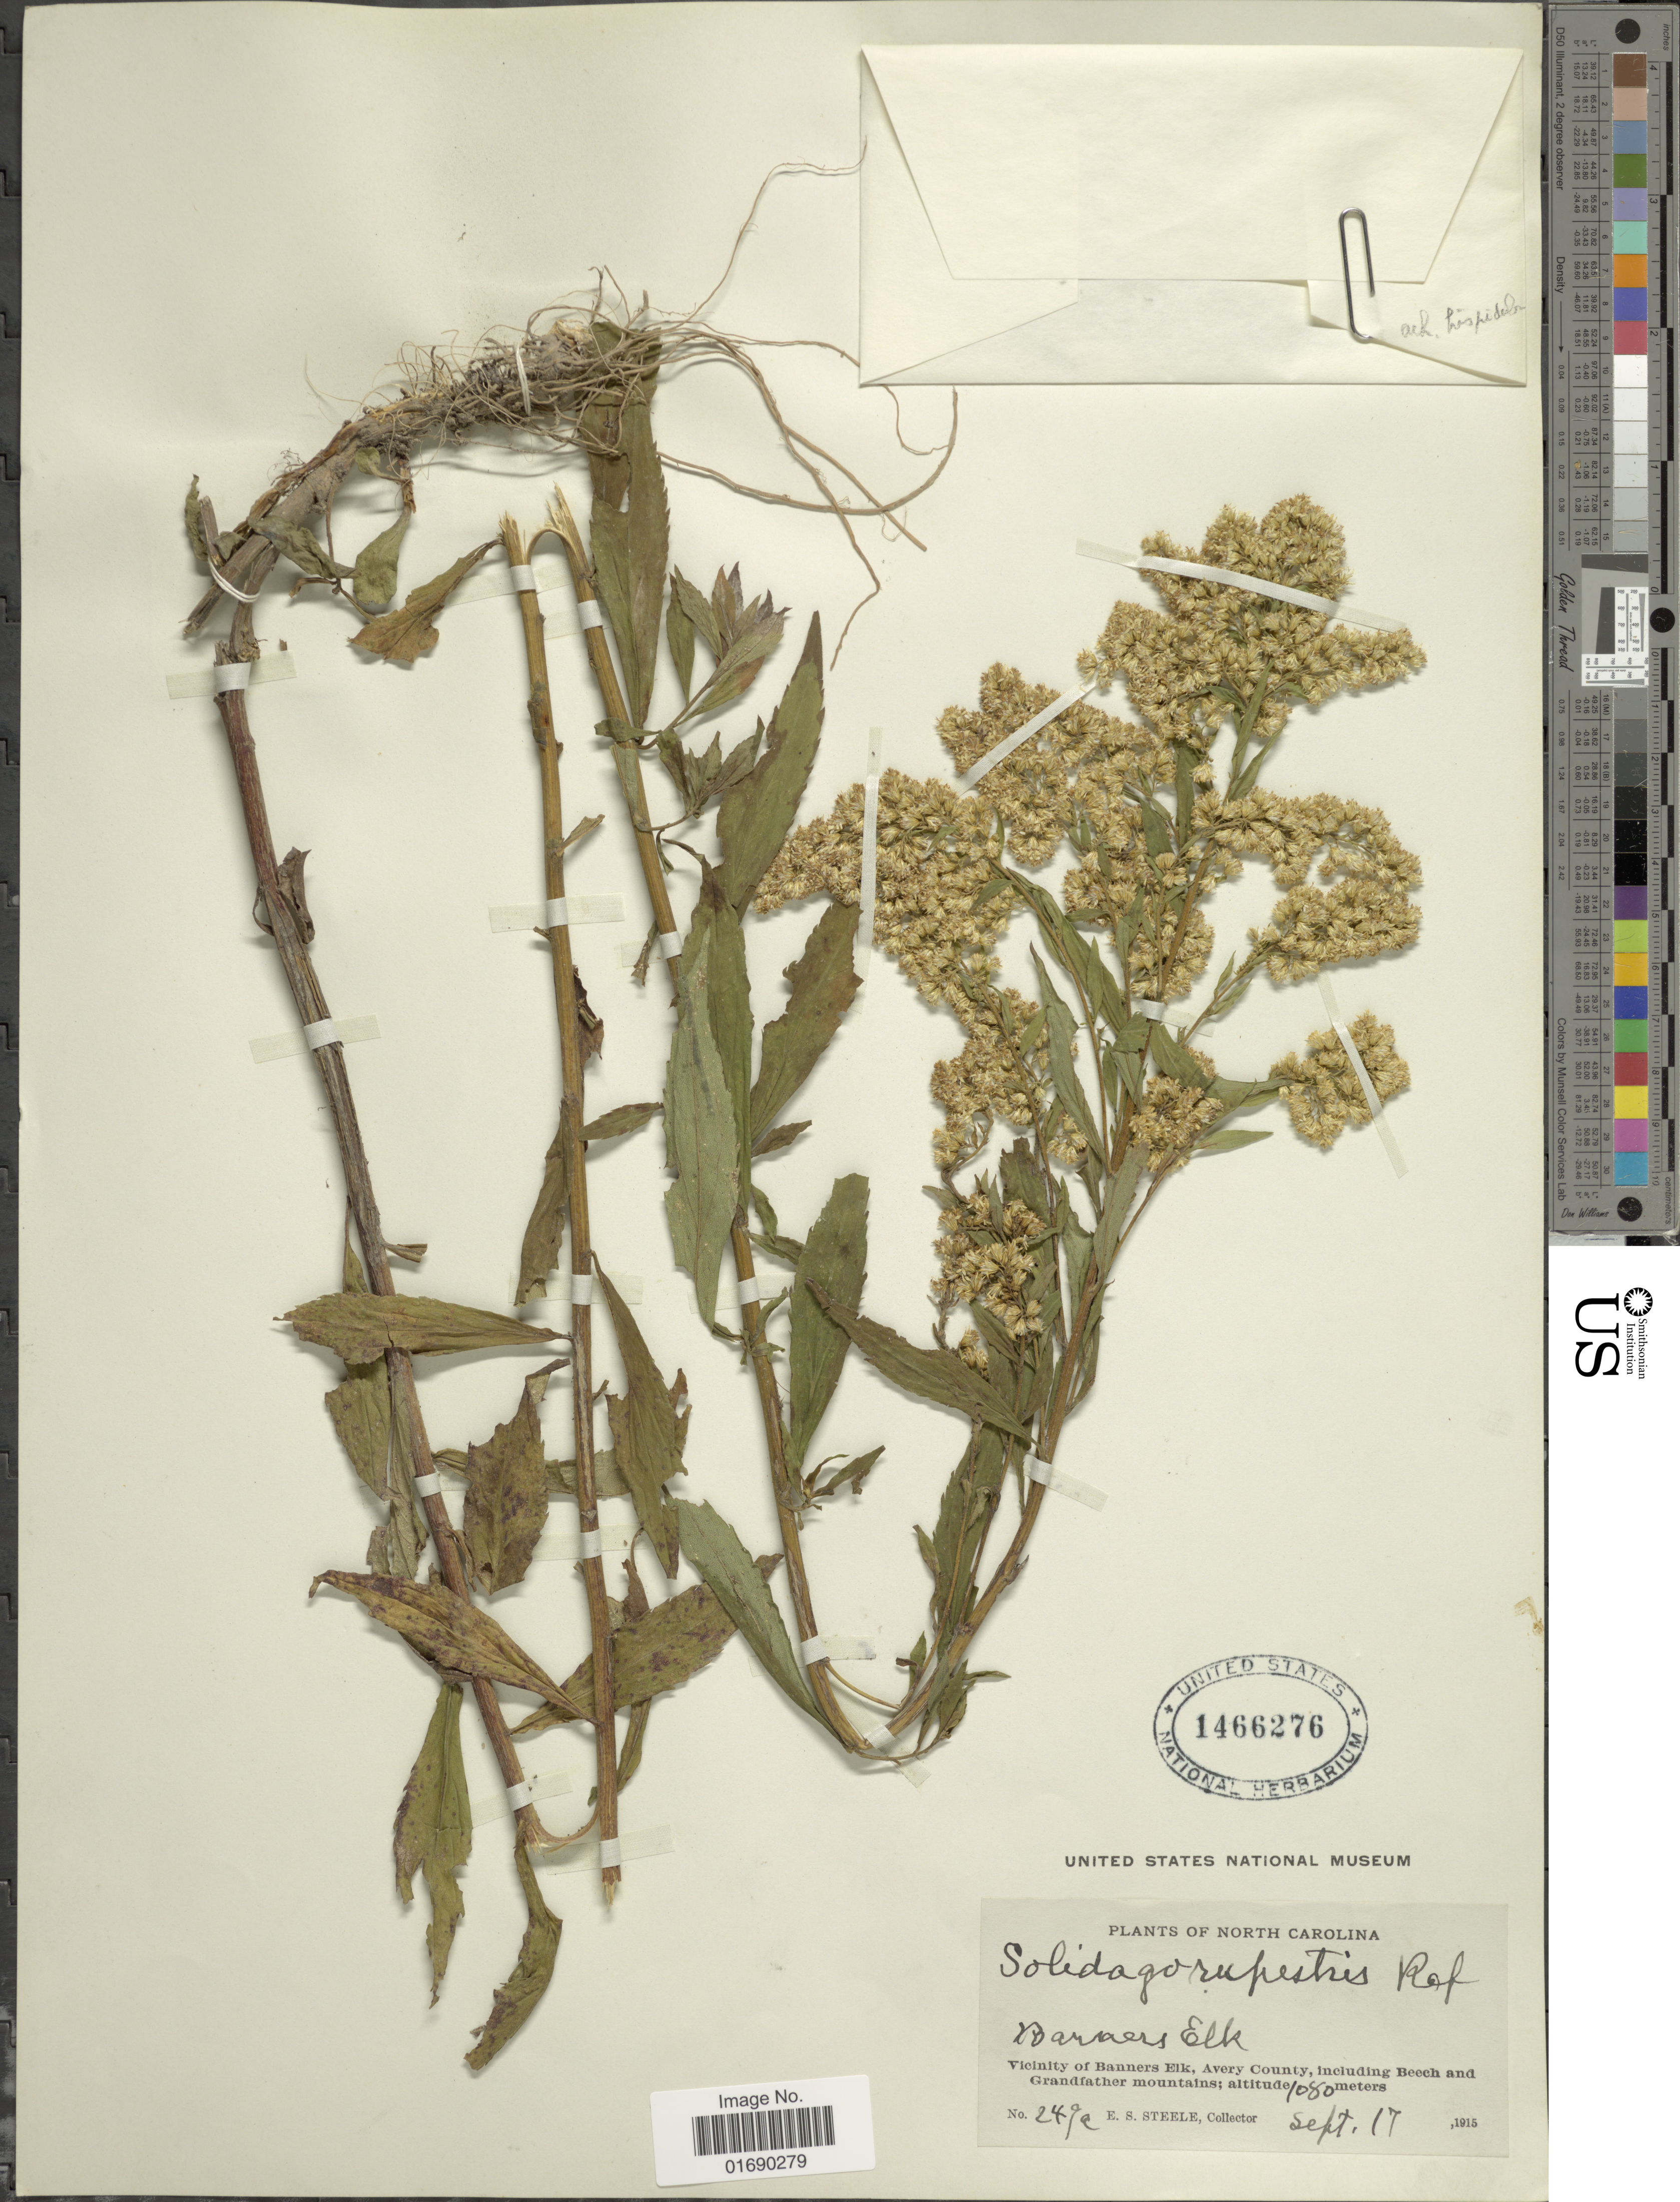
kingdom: Plantae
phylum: Tracheophyta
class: Magnoliopsida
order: Asterales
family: Asteraceae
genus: Solidago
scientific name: Solidago rupestris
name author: Raf.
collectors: E. Steele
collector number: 249a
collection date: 1915-09-17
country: United States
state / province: North Carolina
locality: Barens Elk, vicinity of Banners Elk, Avery County, including Beech and Grandfather mountains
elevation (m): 1080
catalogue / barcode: US 1466276